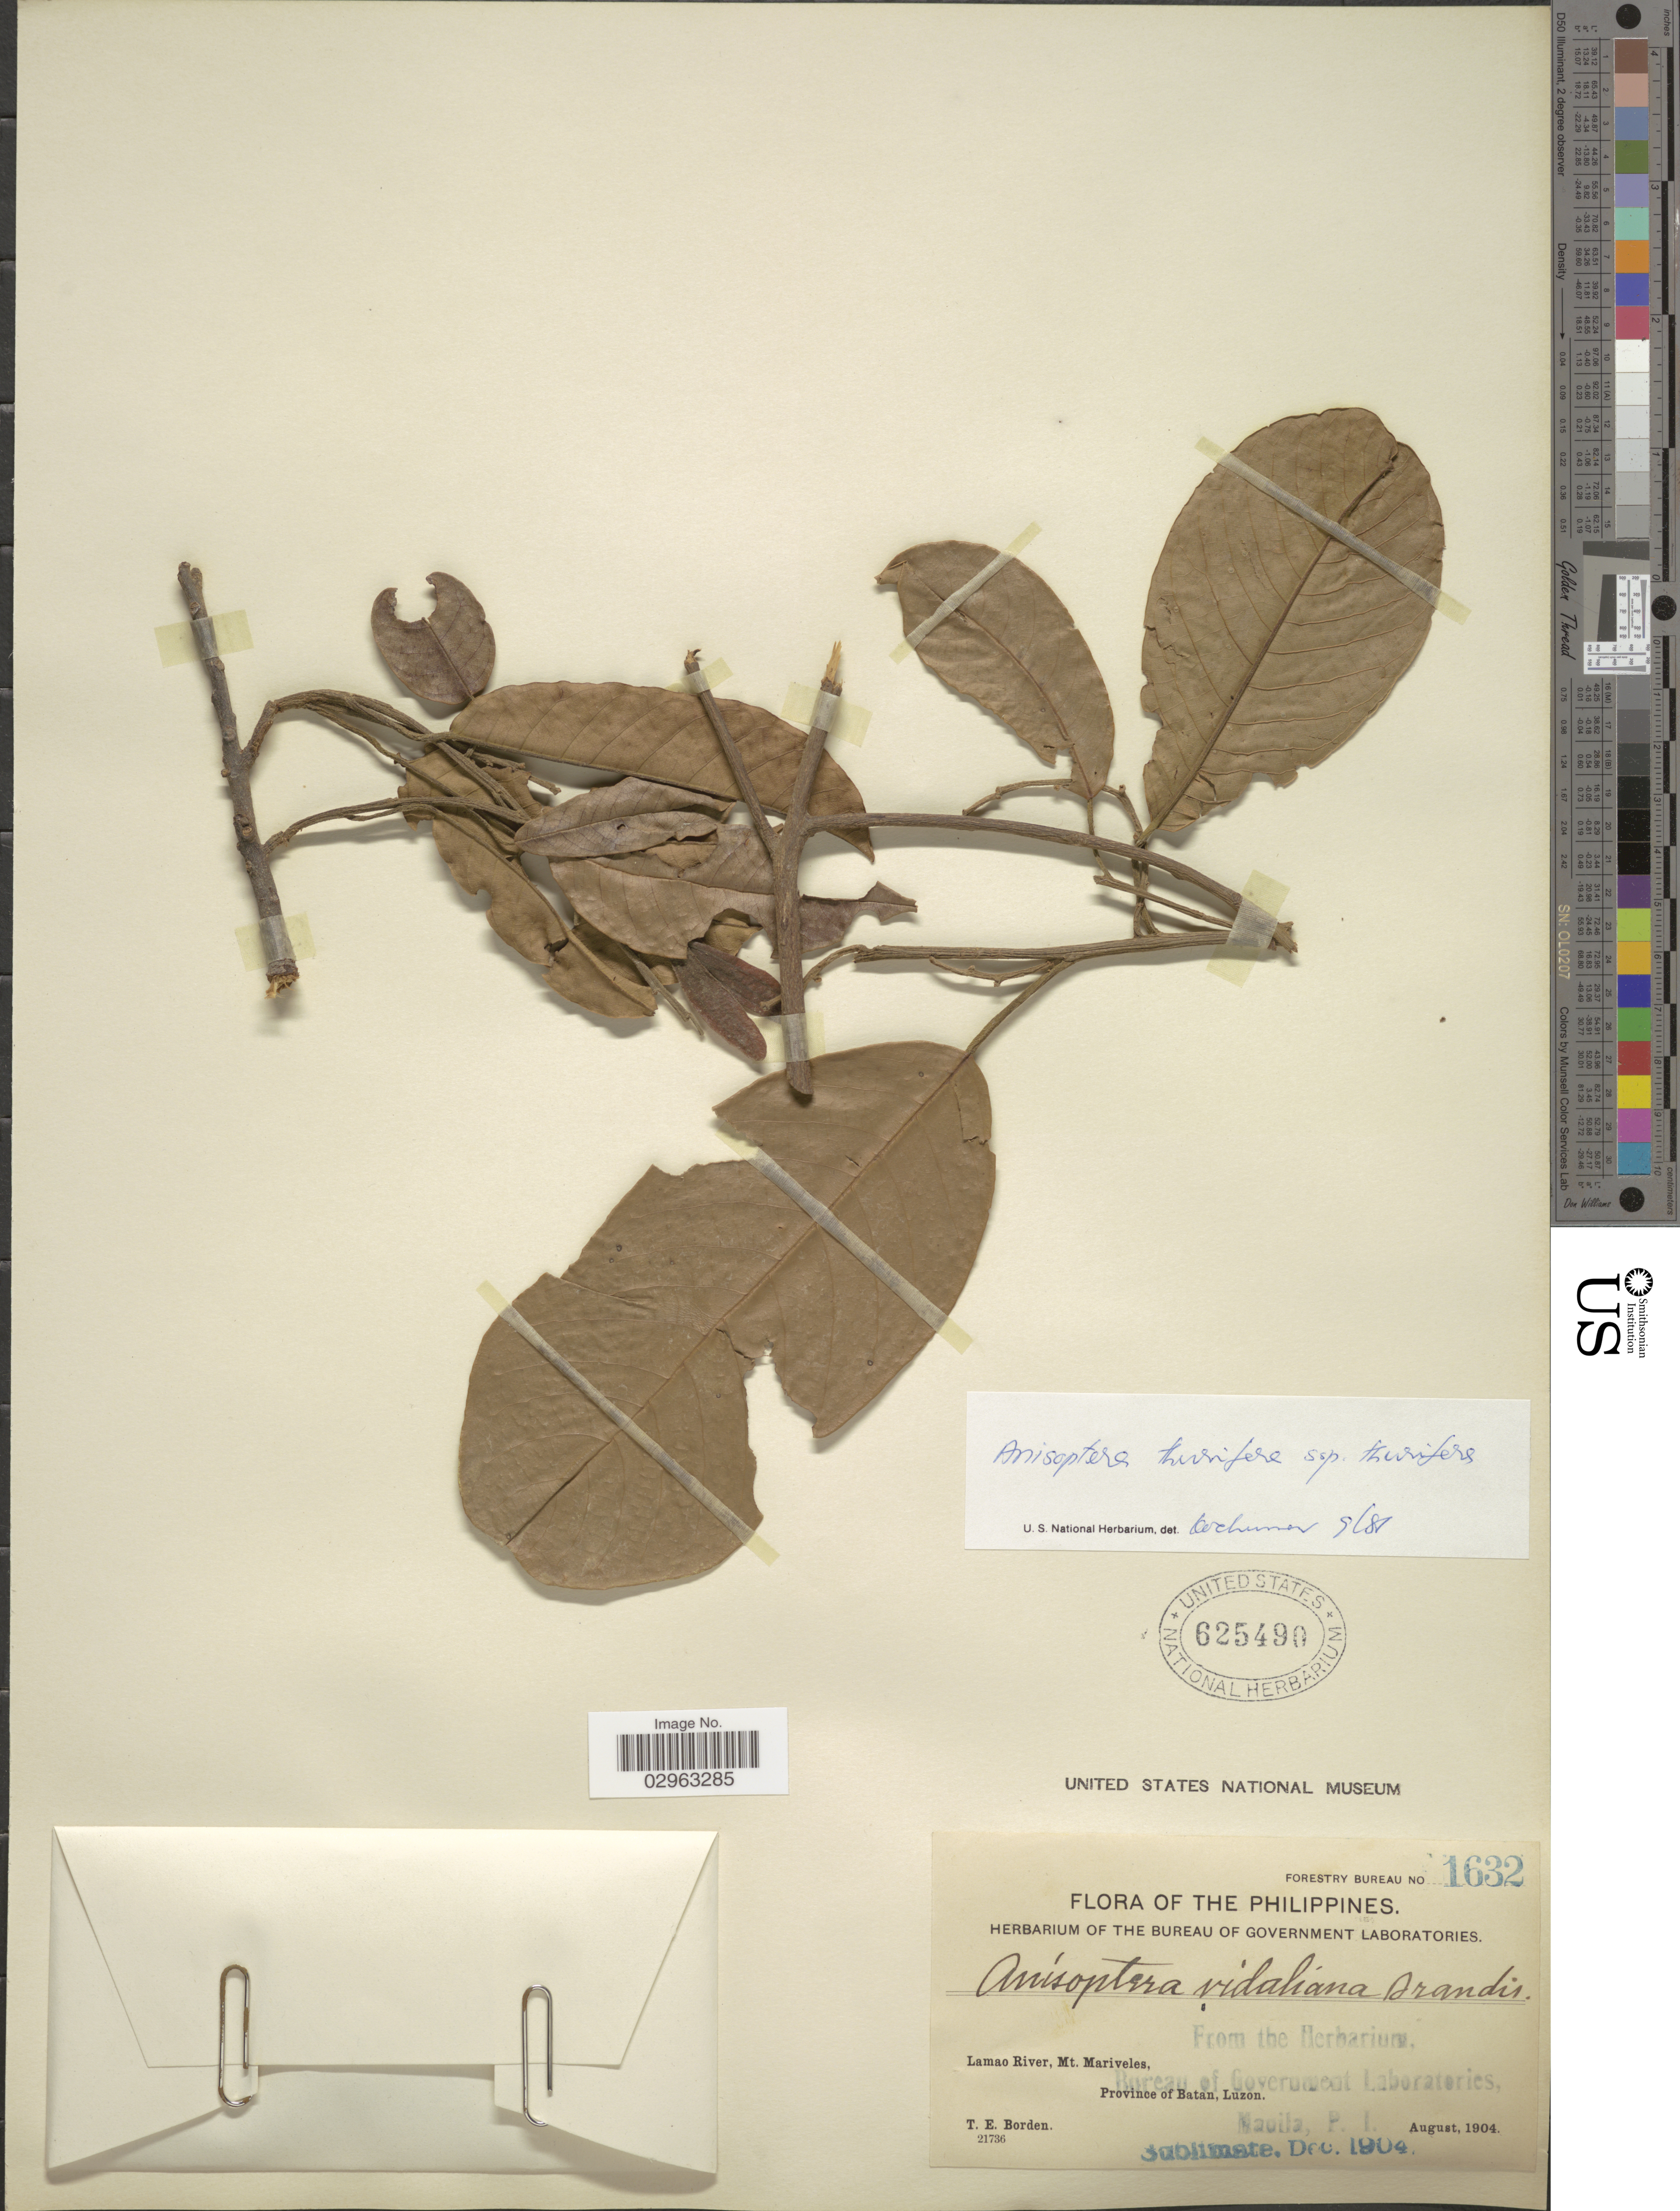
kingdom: Plantae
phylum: Tracheophyta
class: Magnoliopsida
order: Malvales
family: Dipterocarpaceae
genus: Anisoptera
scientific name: Anisoptera thurifera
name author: (Blanco) Blume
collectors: T. E. Borden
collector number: Forestry Bureau 1633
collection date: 1904-08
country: Philippines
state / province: Cagayan Valley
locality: Lamao River, Mt. Mariveles, Province of Batan, Luzon.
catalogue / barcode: US 625490